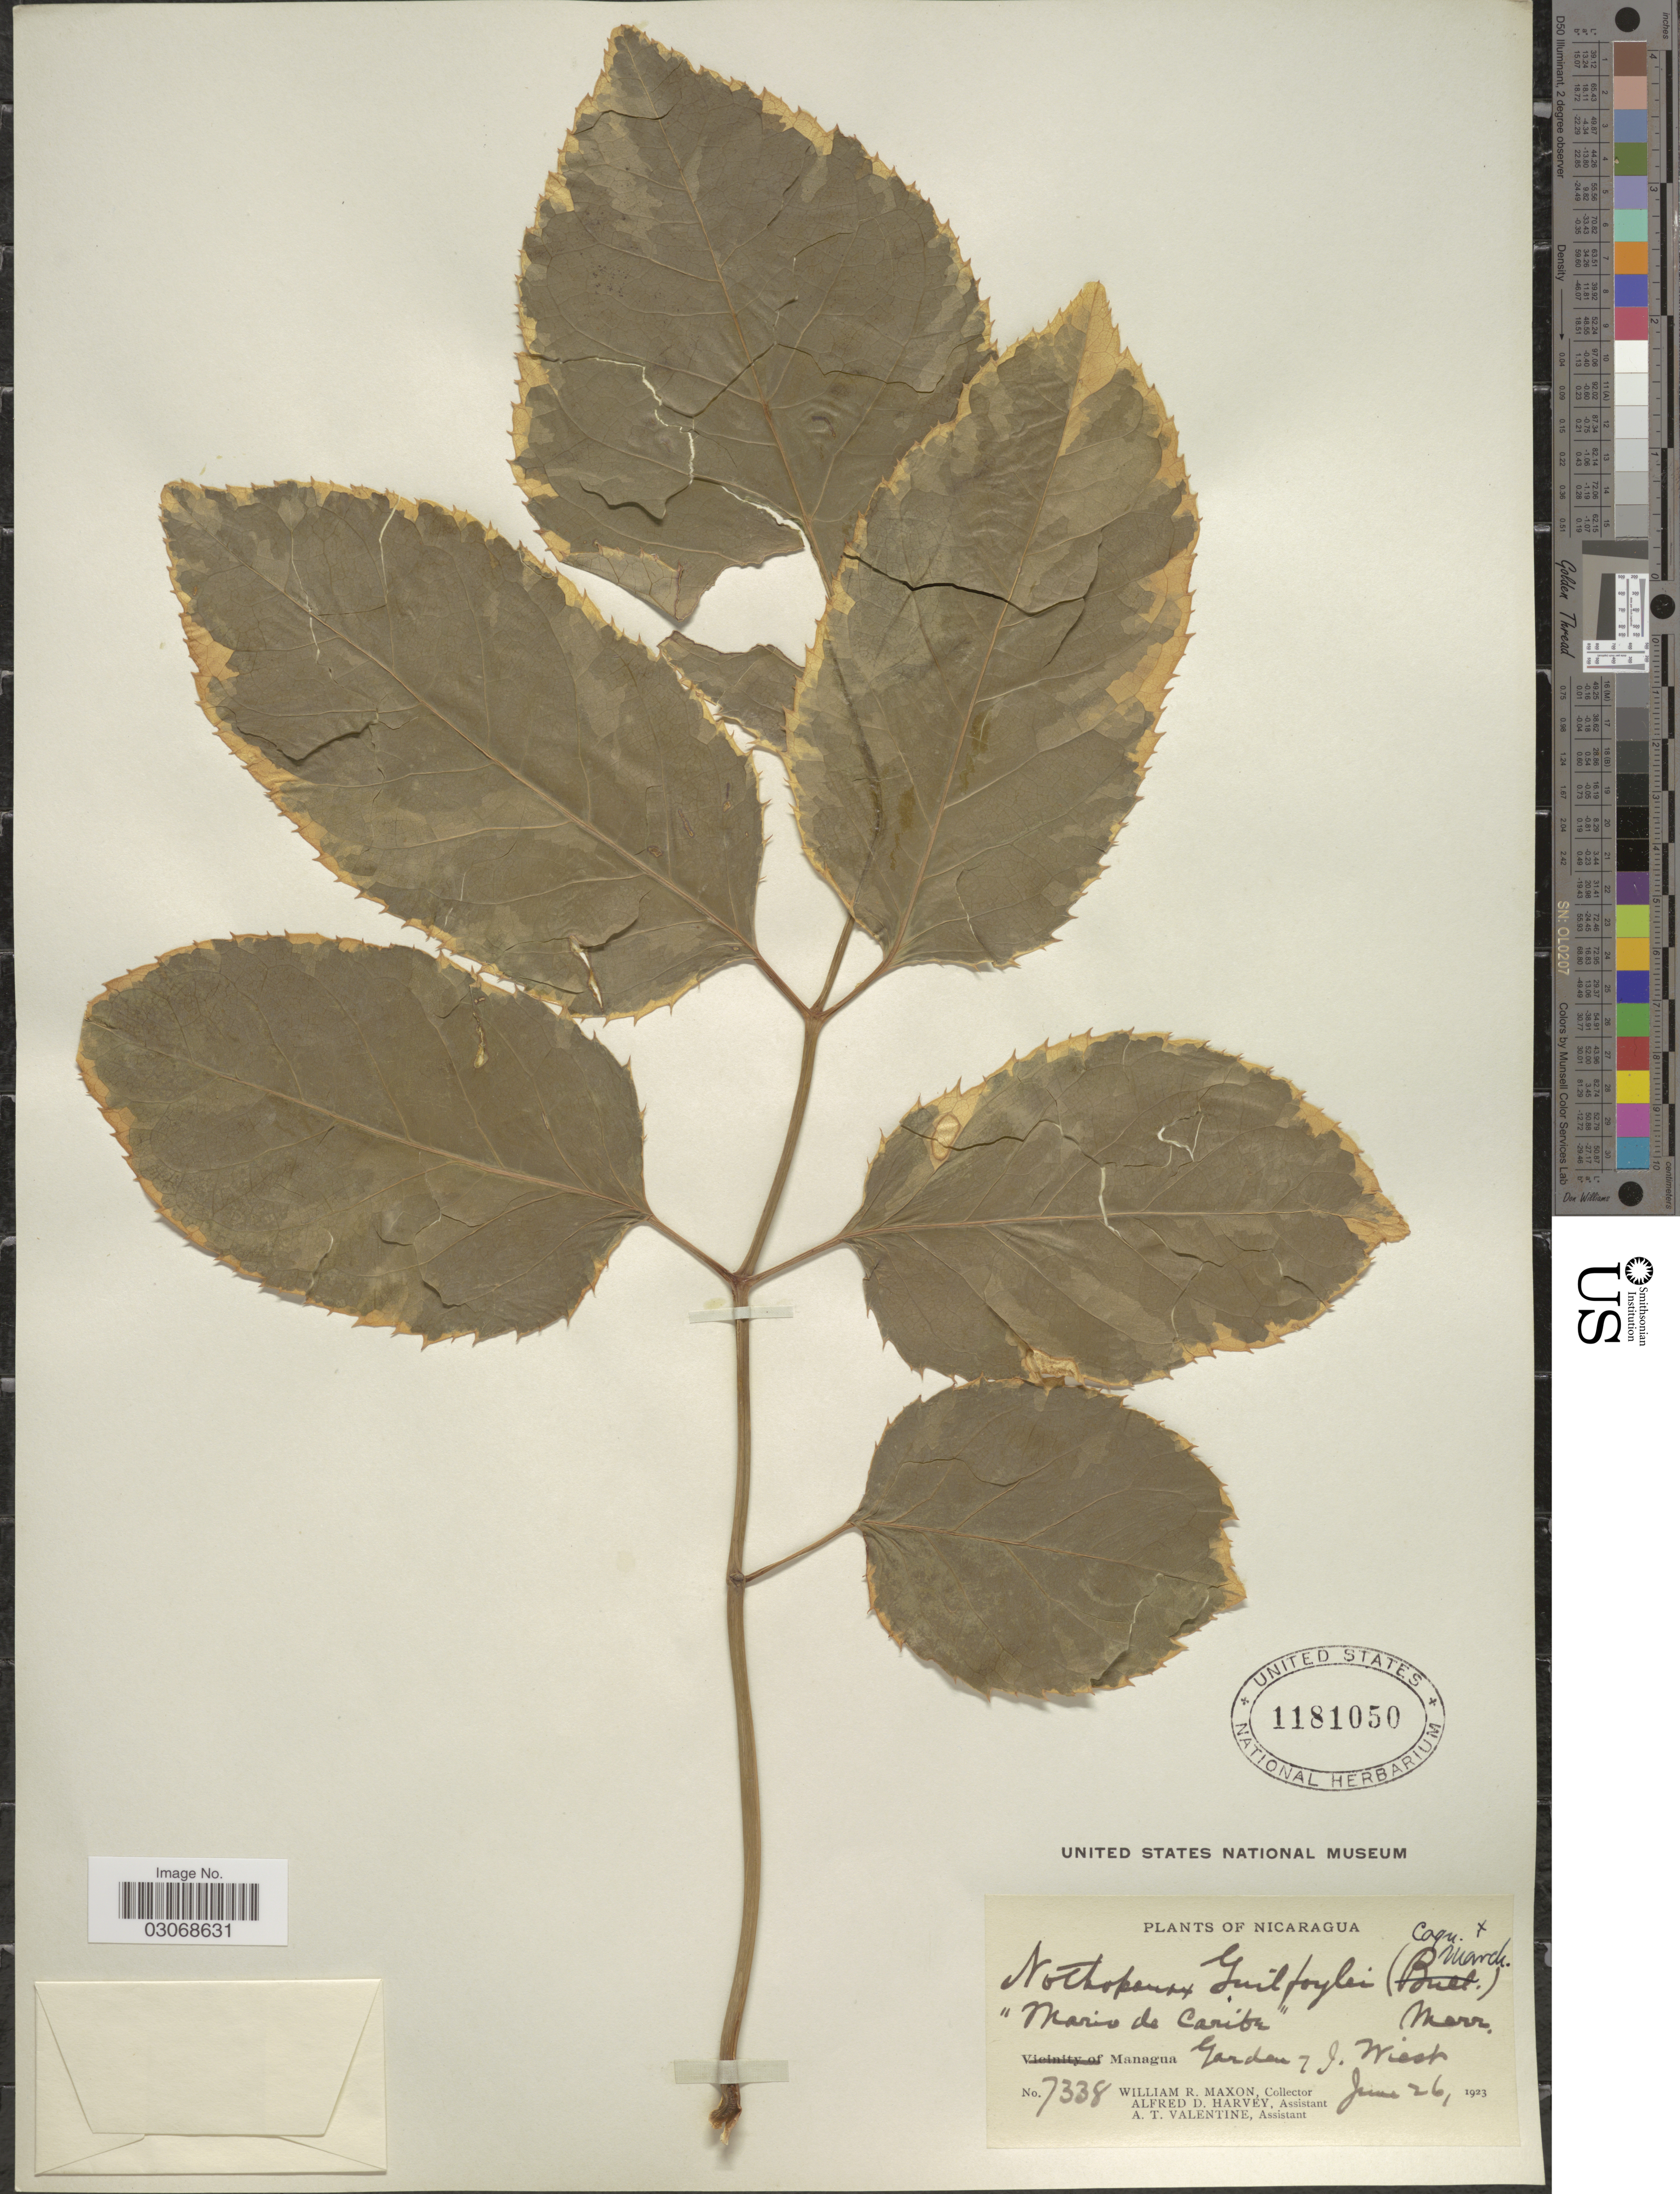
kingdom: Plantae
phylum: Tracheophyta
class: Magnoliopsida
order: Apiales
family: Araliaceae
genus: Polyscias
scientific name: Polyscias guilfoylei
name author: (W. Bull) L.H. Bailey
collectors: W. R. Maxon, A. D. Harvey & A. Valentine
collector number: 7338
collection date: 1923-06-26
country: Nicaragua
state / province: Managua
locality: Mario de Caribe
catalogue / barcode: US 1181050